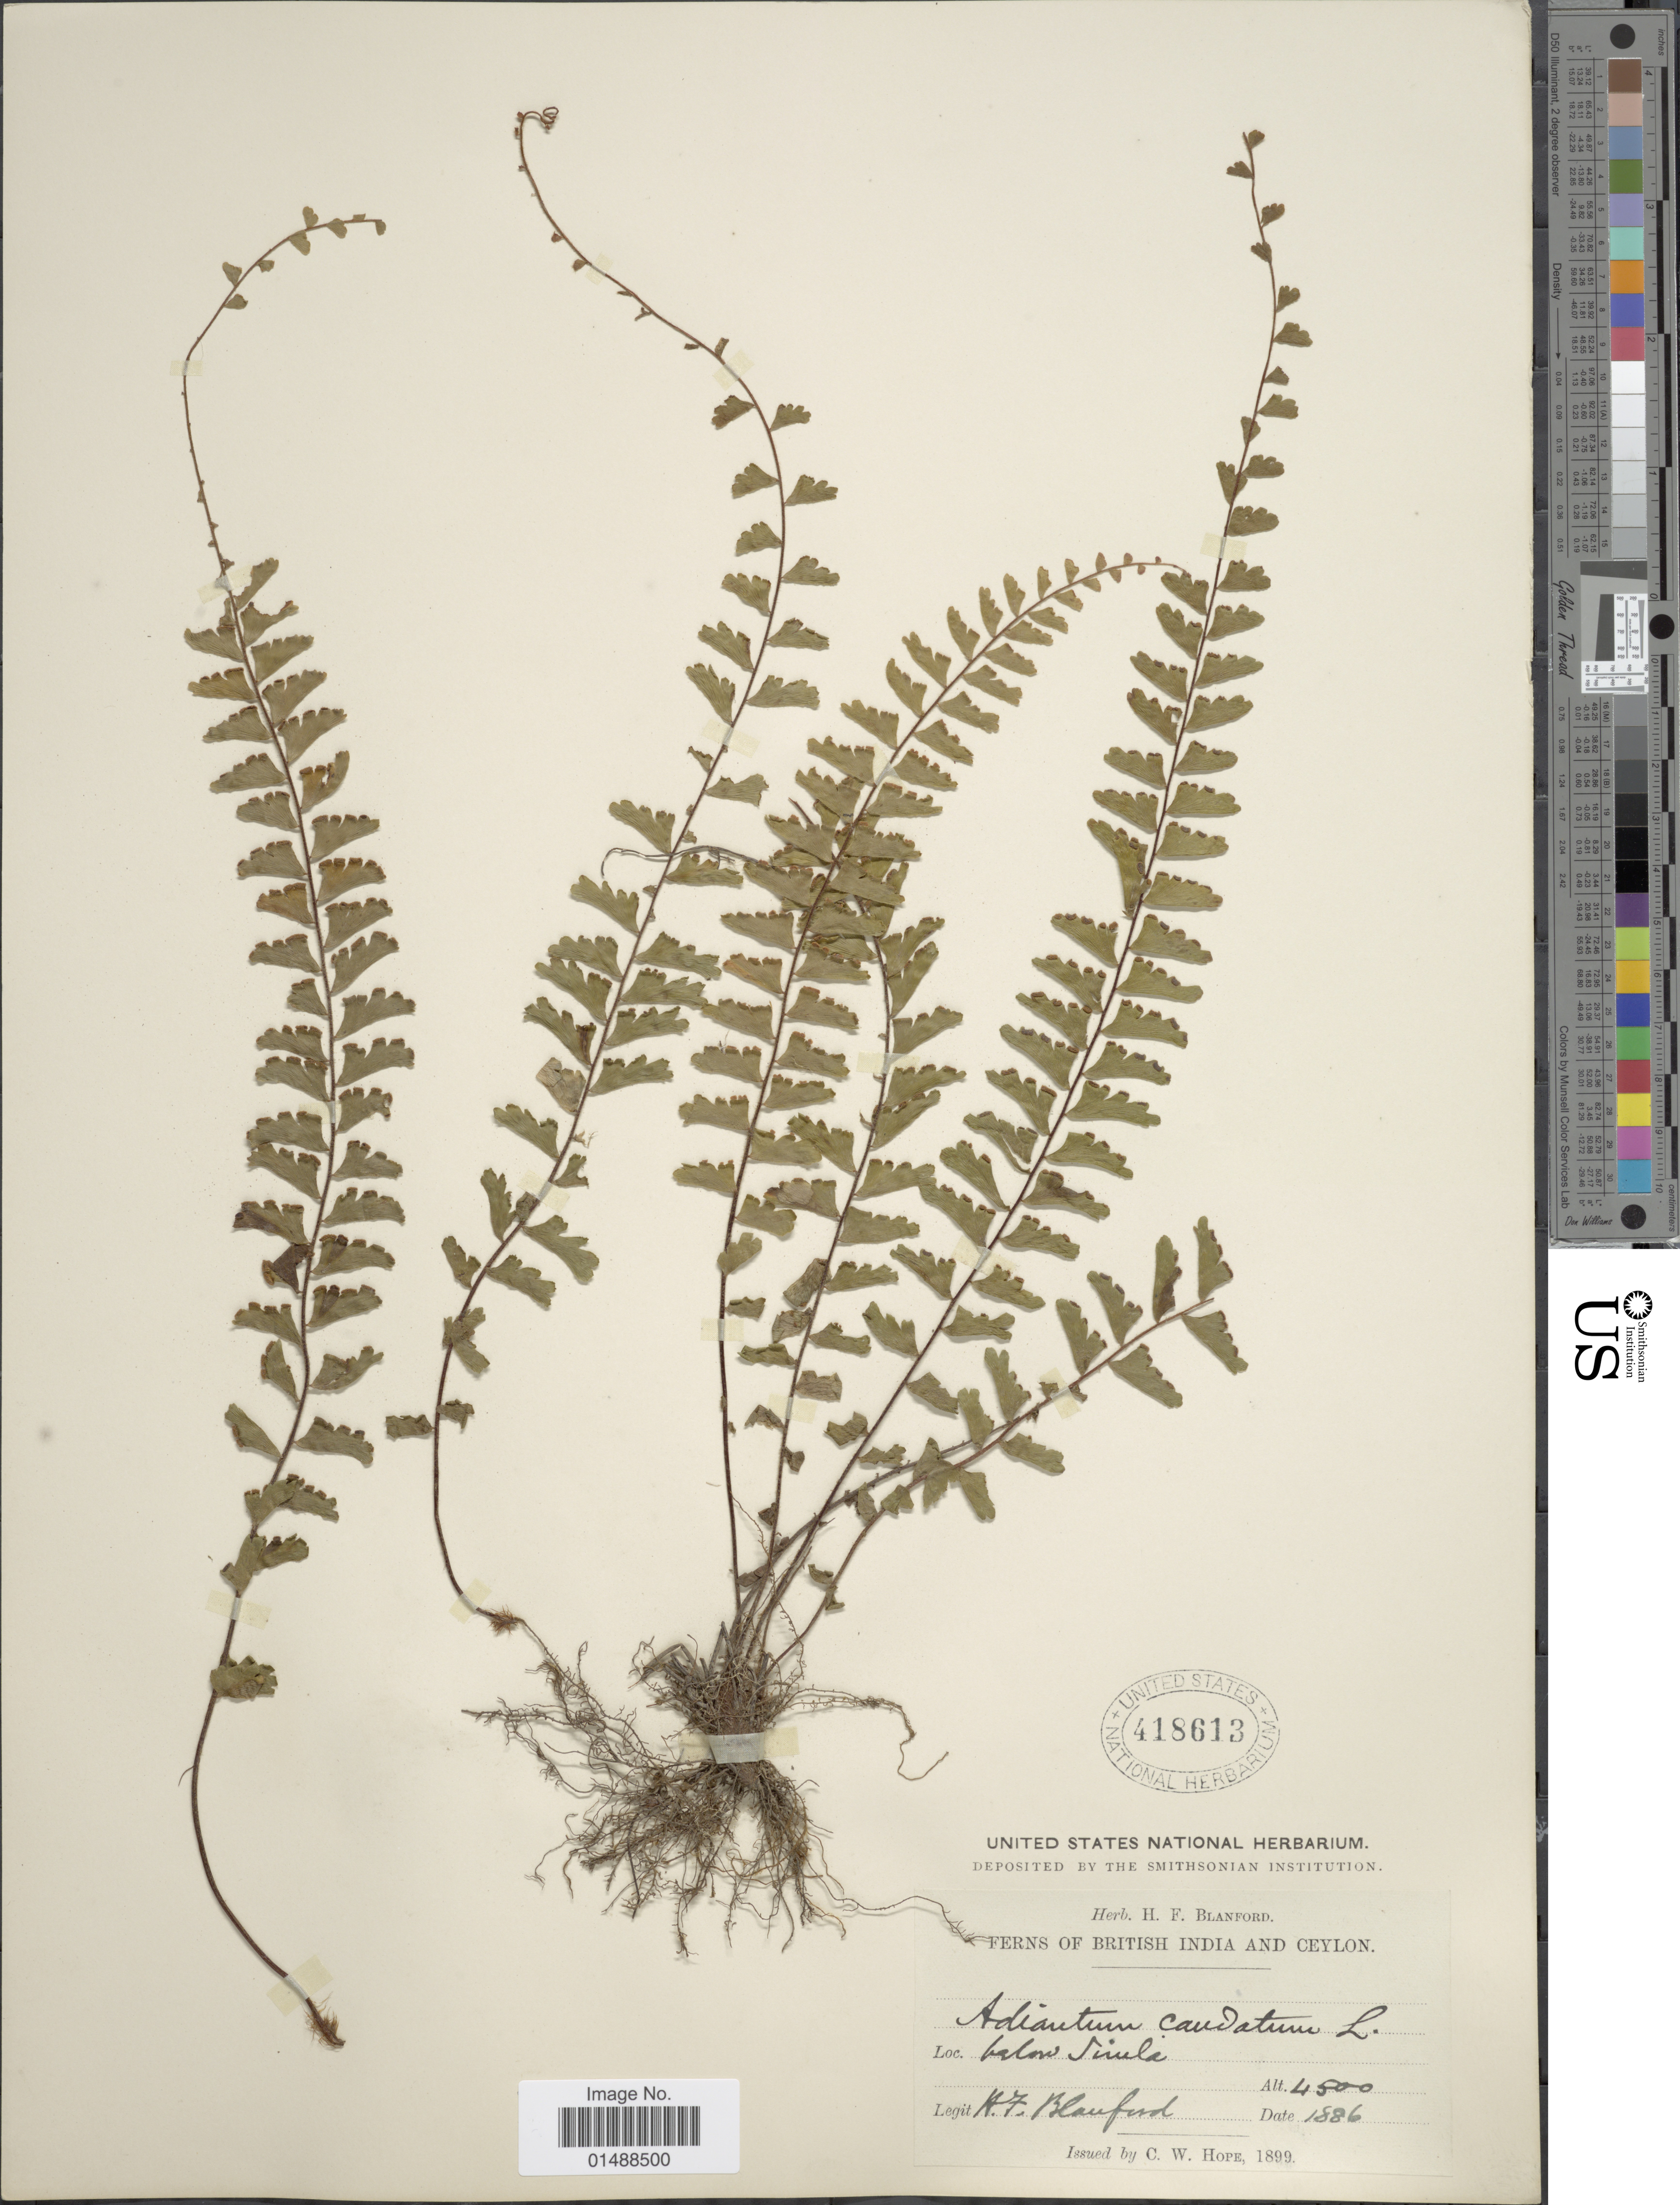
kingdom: Plantae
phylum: Tracheophyta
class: Polypodiopsida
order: Polypodiales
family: Pteridaceae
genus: Adiantum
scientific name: Adiantum incisum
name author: Forssk.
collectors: H. Blanford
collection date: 1886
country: India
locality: British India and Ceylon, below Simla.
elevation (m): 1372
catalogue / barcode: US 418613